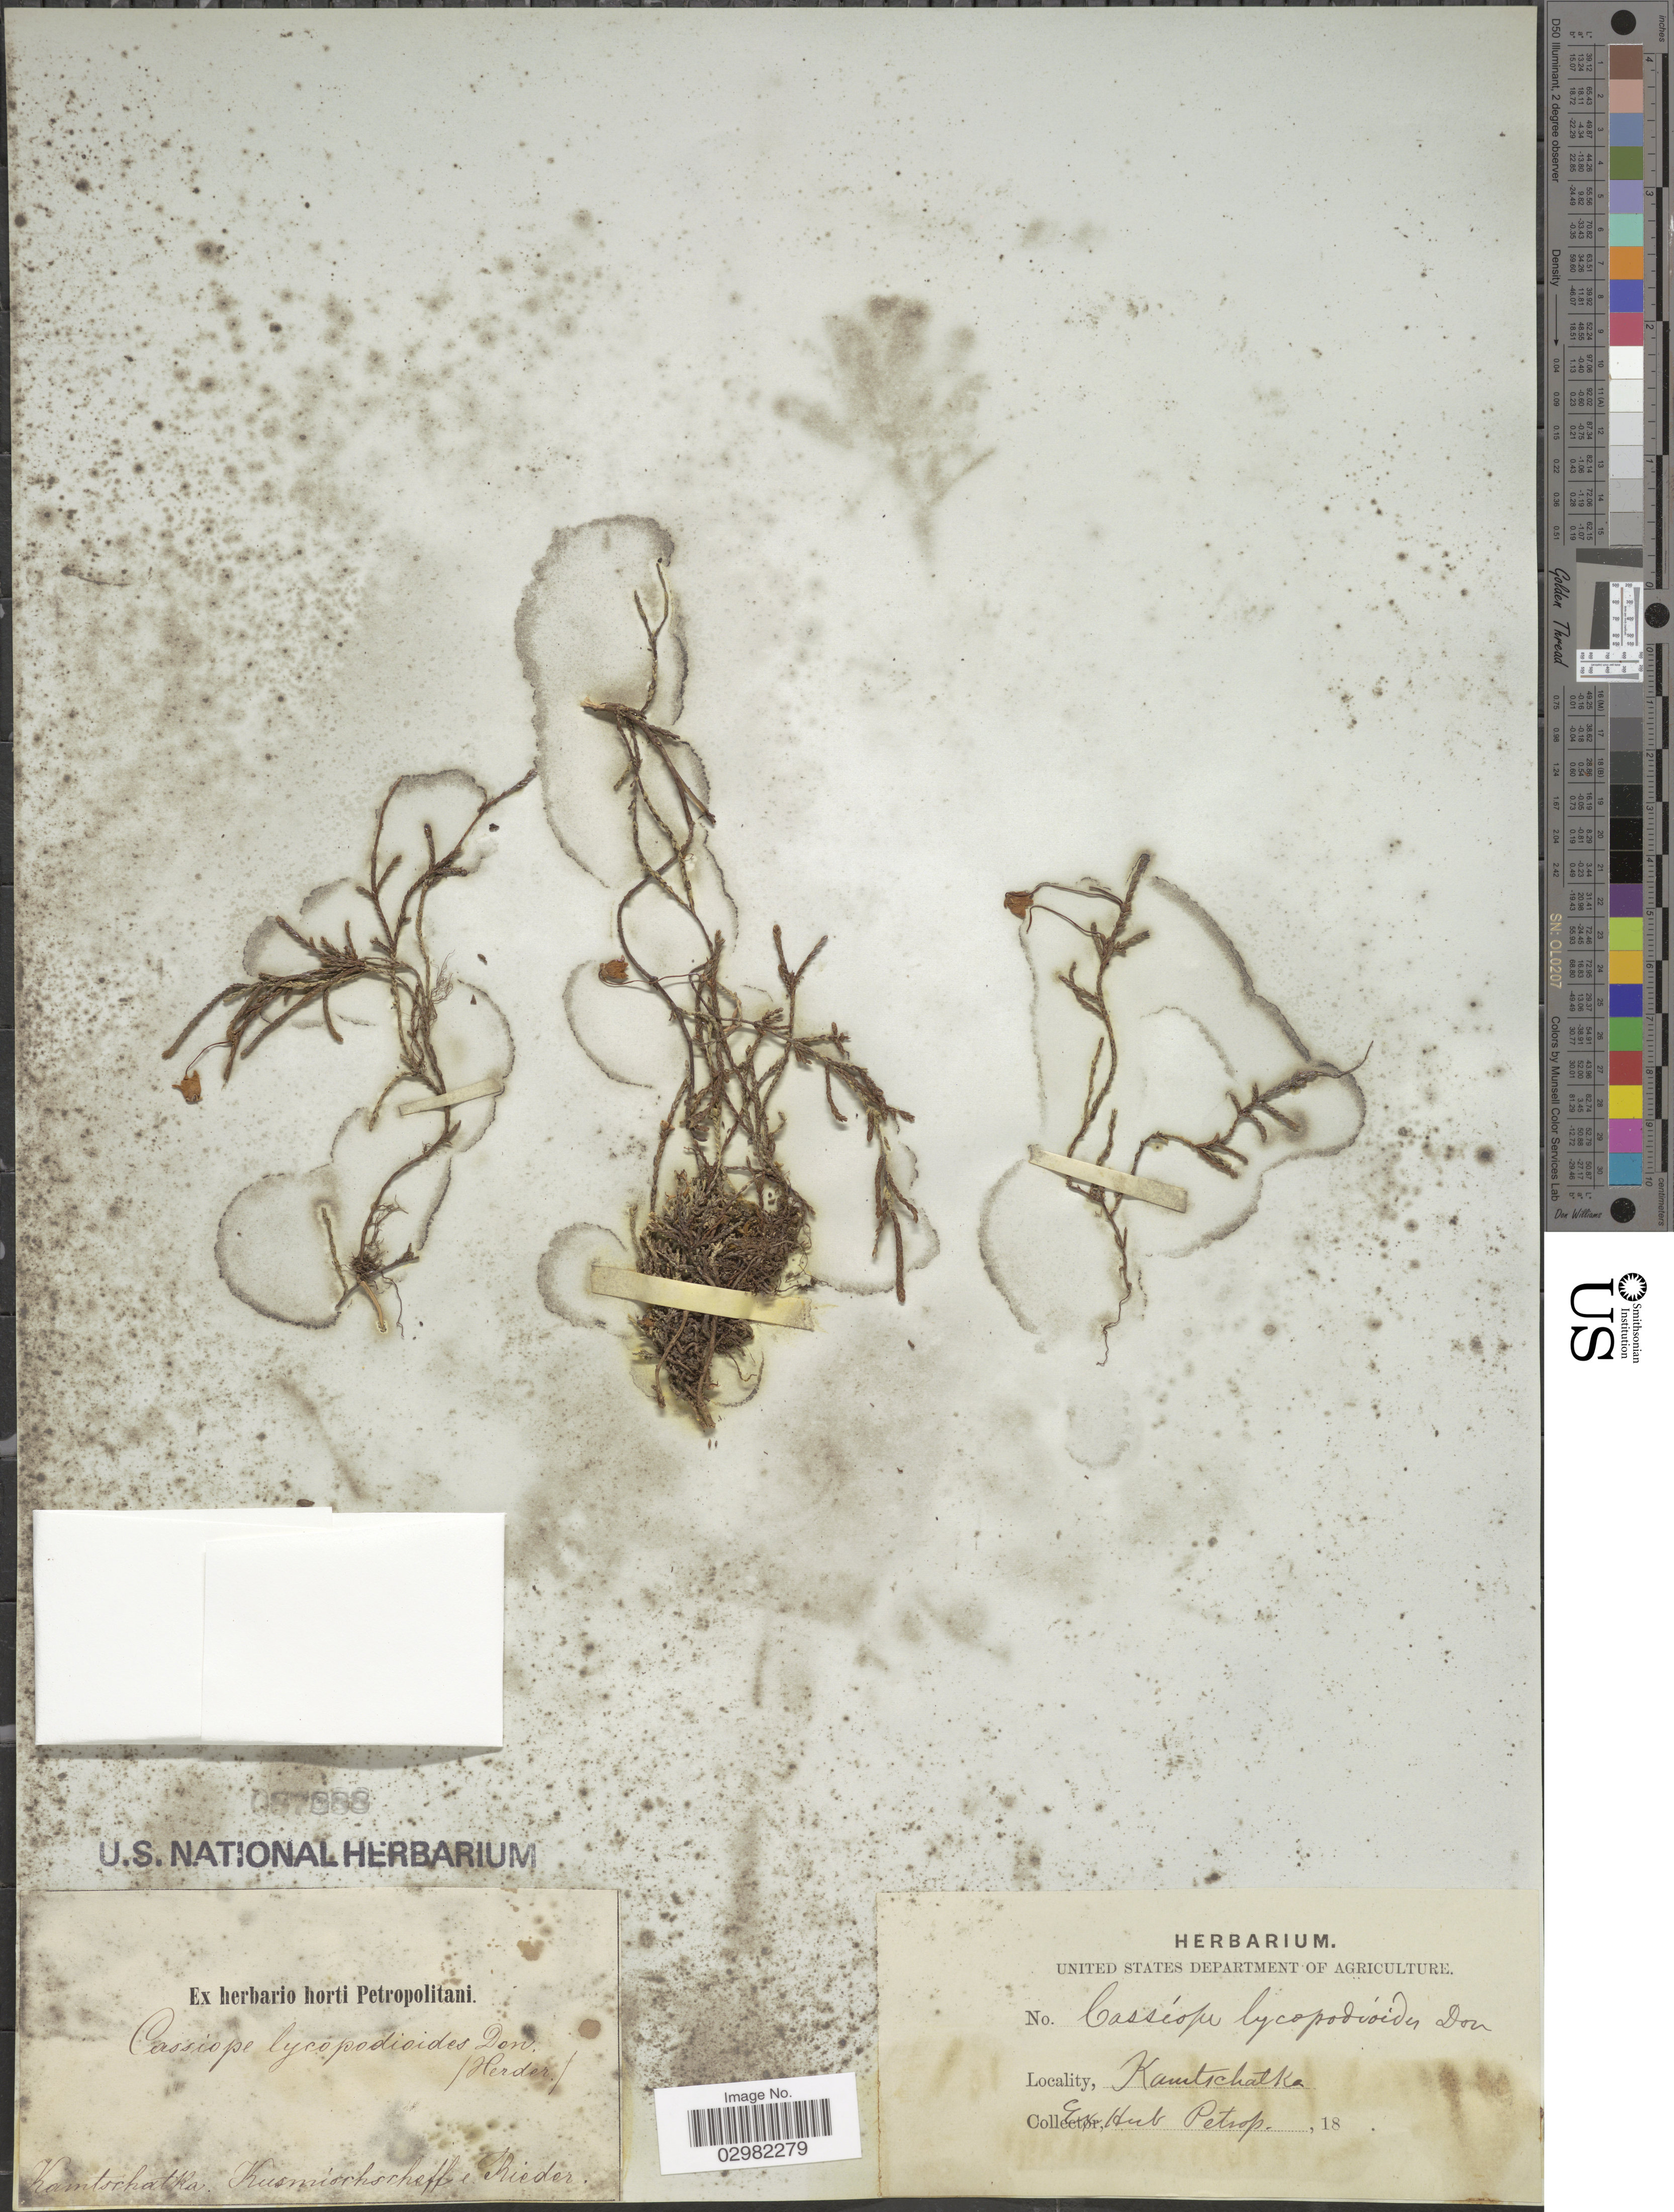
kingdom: Plantae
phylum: Tracheophyta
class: Magnoliopsida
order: Ericales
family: Ericaceae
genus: Cassiope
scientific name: Cassiope lycopodioides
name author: (Pall.) D. Don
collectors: Rieder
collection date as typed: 18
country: Russian Federation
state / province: Kamchatka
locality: Kamtschatka, Kusmischscheff.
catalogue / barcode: US 87888